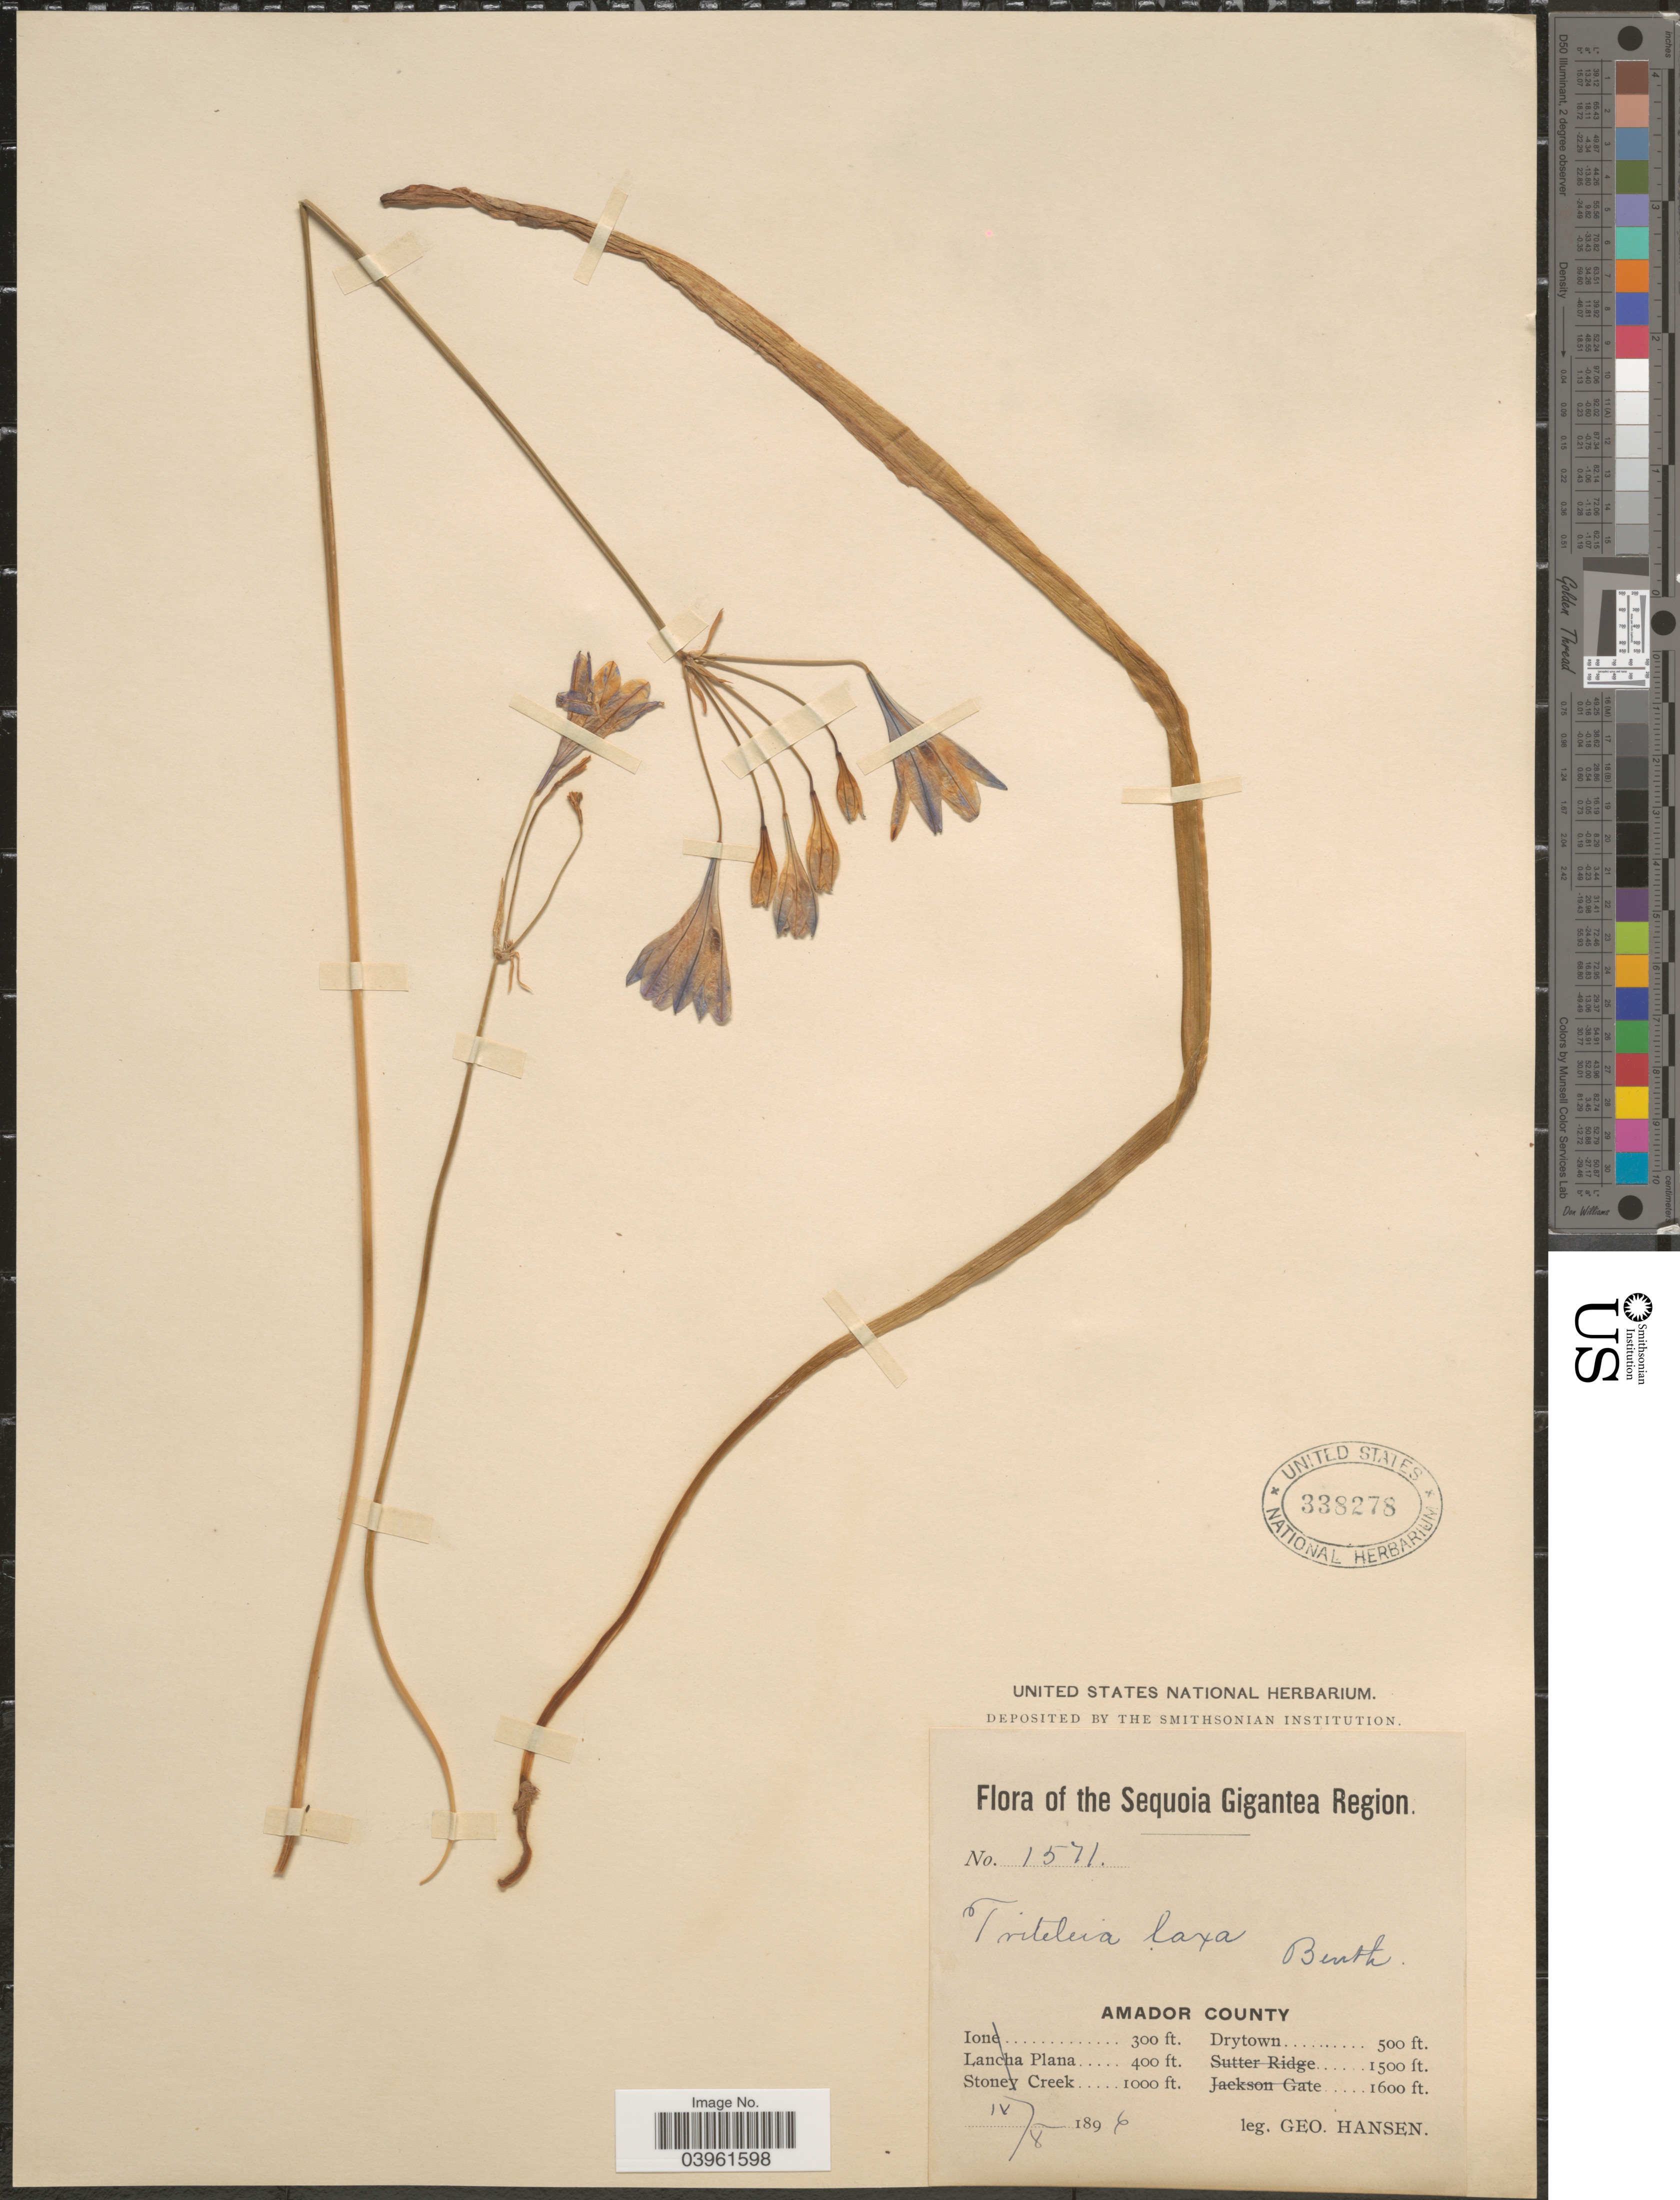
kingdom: Plantae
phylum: Tracheophyta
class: Liliopsida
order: Asparagales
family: Asparagaceae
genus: Triteleia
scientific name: Triteleia laxa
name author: Benth.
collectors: G. Hansen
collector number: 1571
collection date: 1896-04-08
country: United States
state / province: California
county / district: Amador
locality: The Sequoia Gigantea Region. Amador County. Drytown.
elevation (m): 152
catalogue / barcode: US 338278